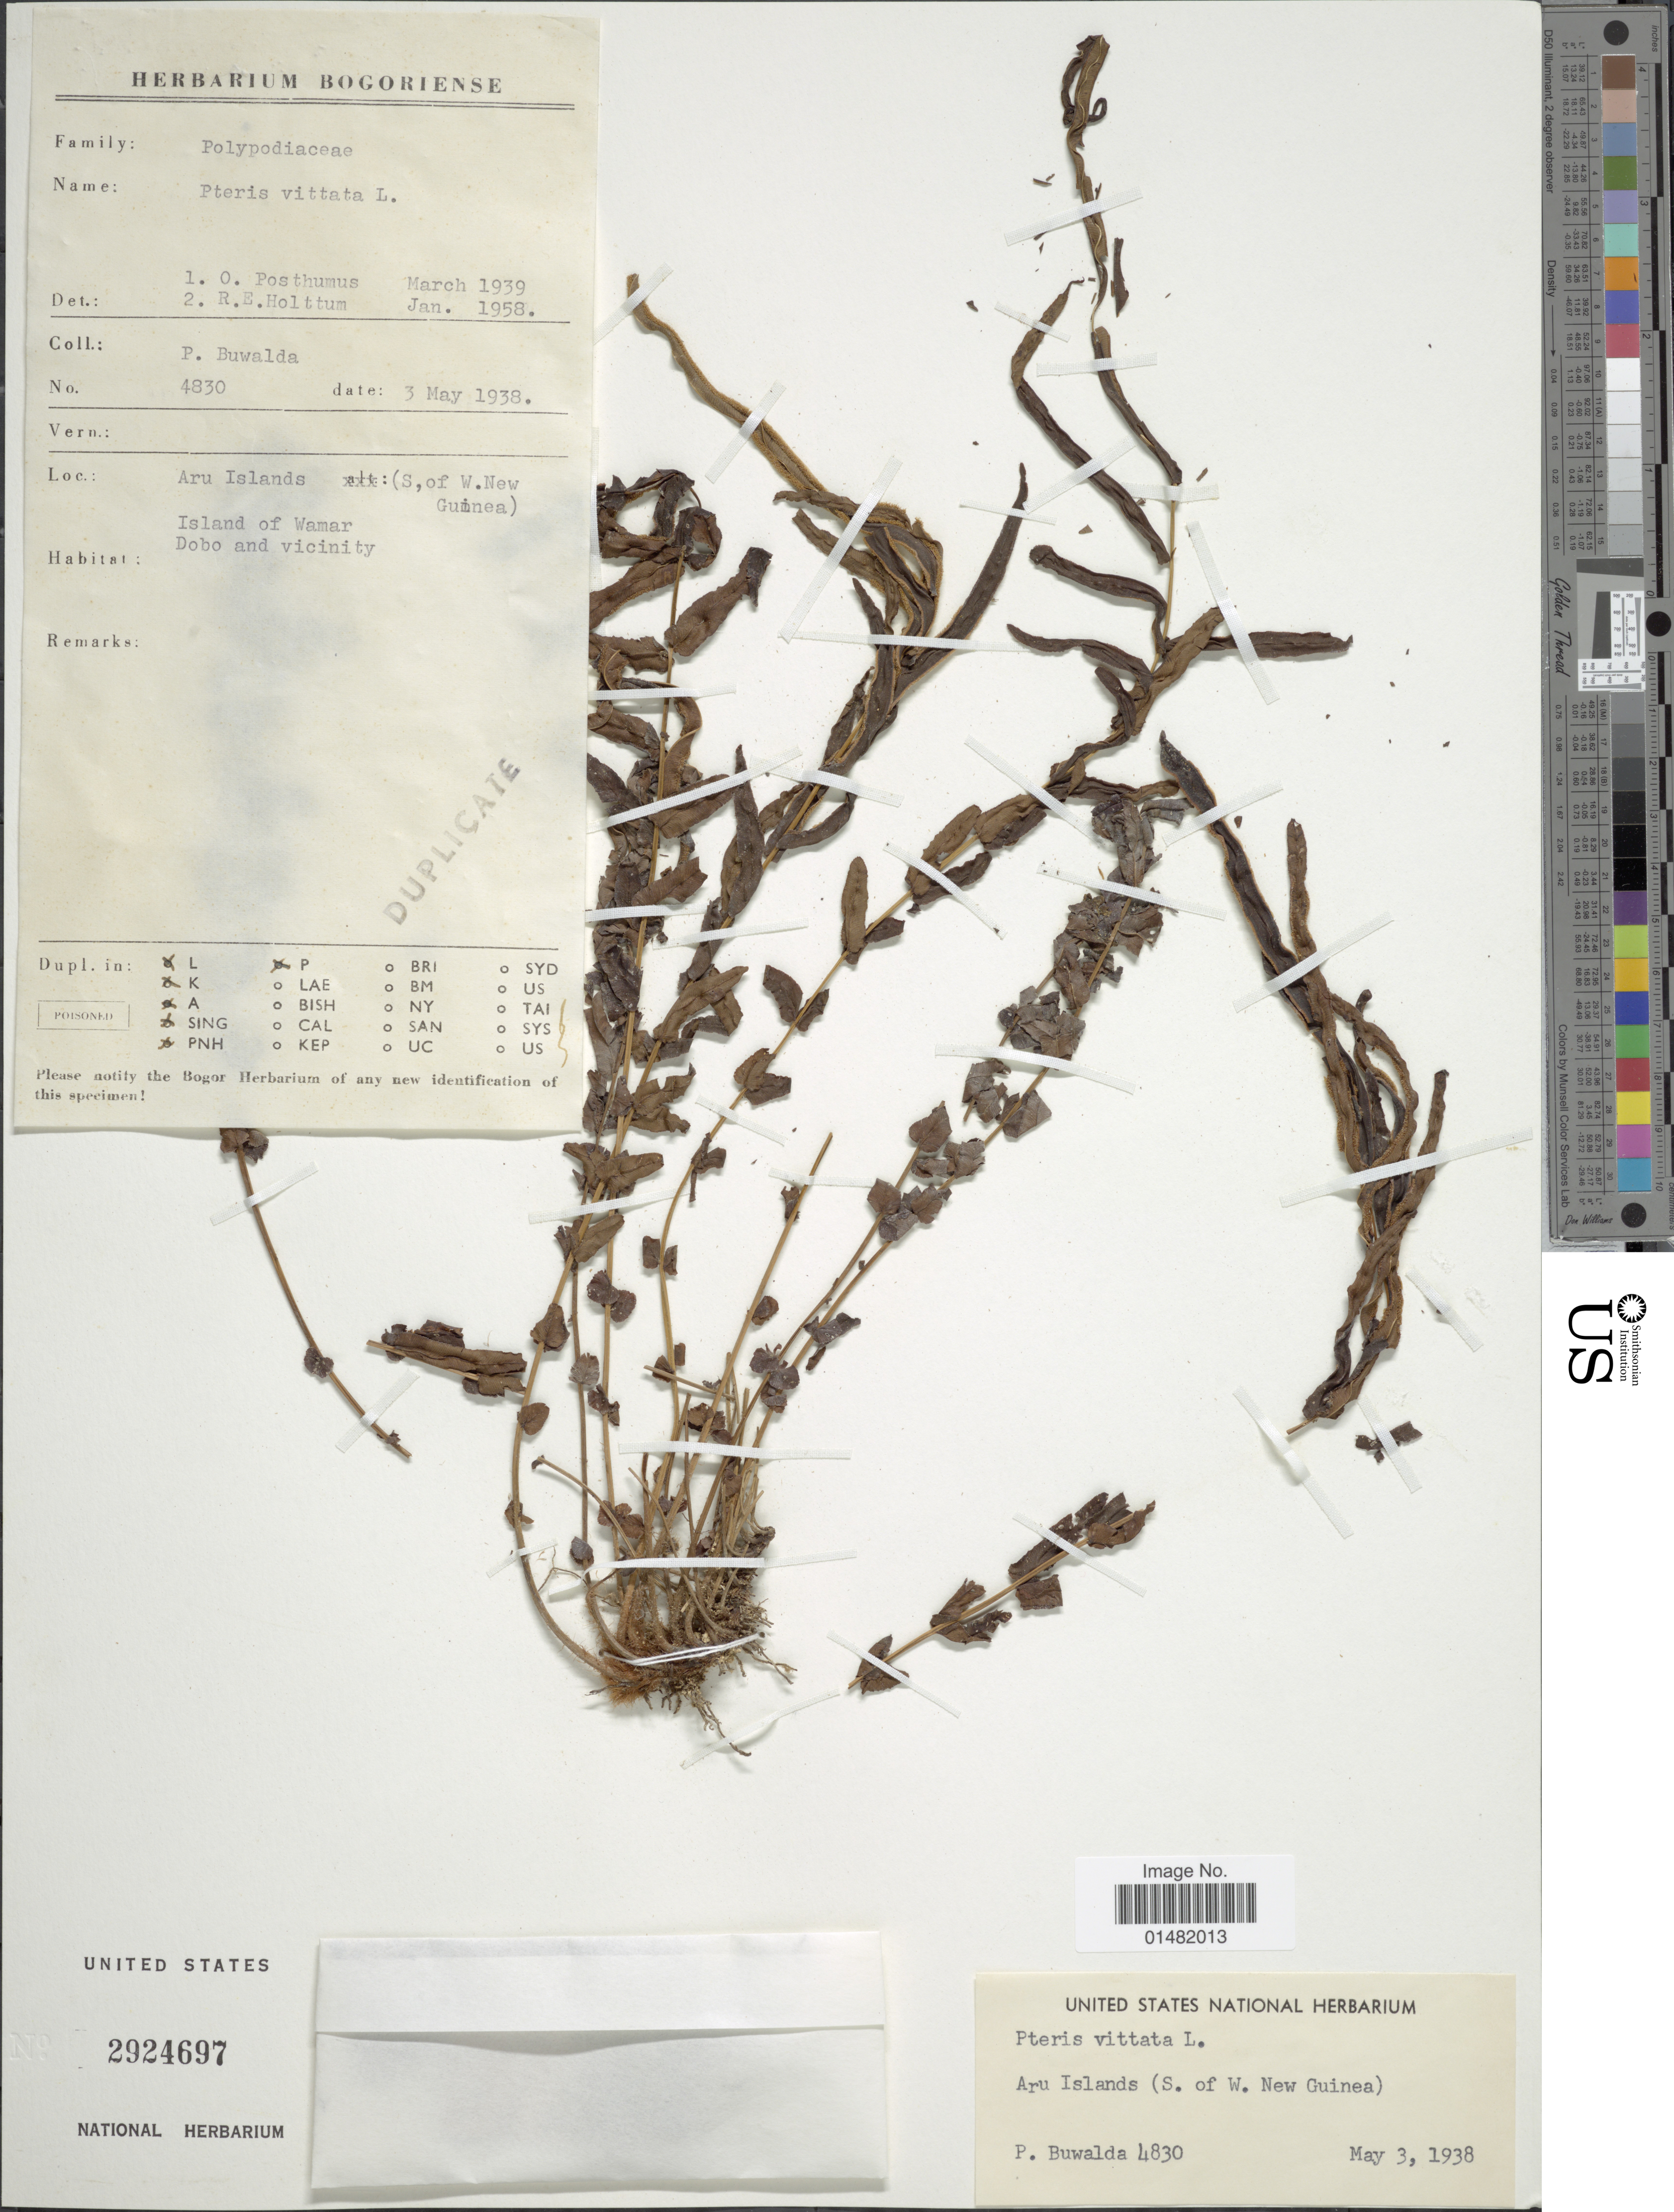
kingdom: Plantae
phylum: Tracheophyta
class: Polypodiopsida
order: Polypodiales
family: Pteridaceae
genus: Pteris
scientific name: Pteris vittata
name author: L.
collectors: P. Buwalda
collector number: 4830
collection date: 1938-05-03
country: Indonesia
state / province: Maluku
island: New Guinea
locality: Aru Islands (S. of W. New Guinea), Island of Wamar, Dobo and vicinity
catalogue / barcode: US 2924697